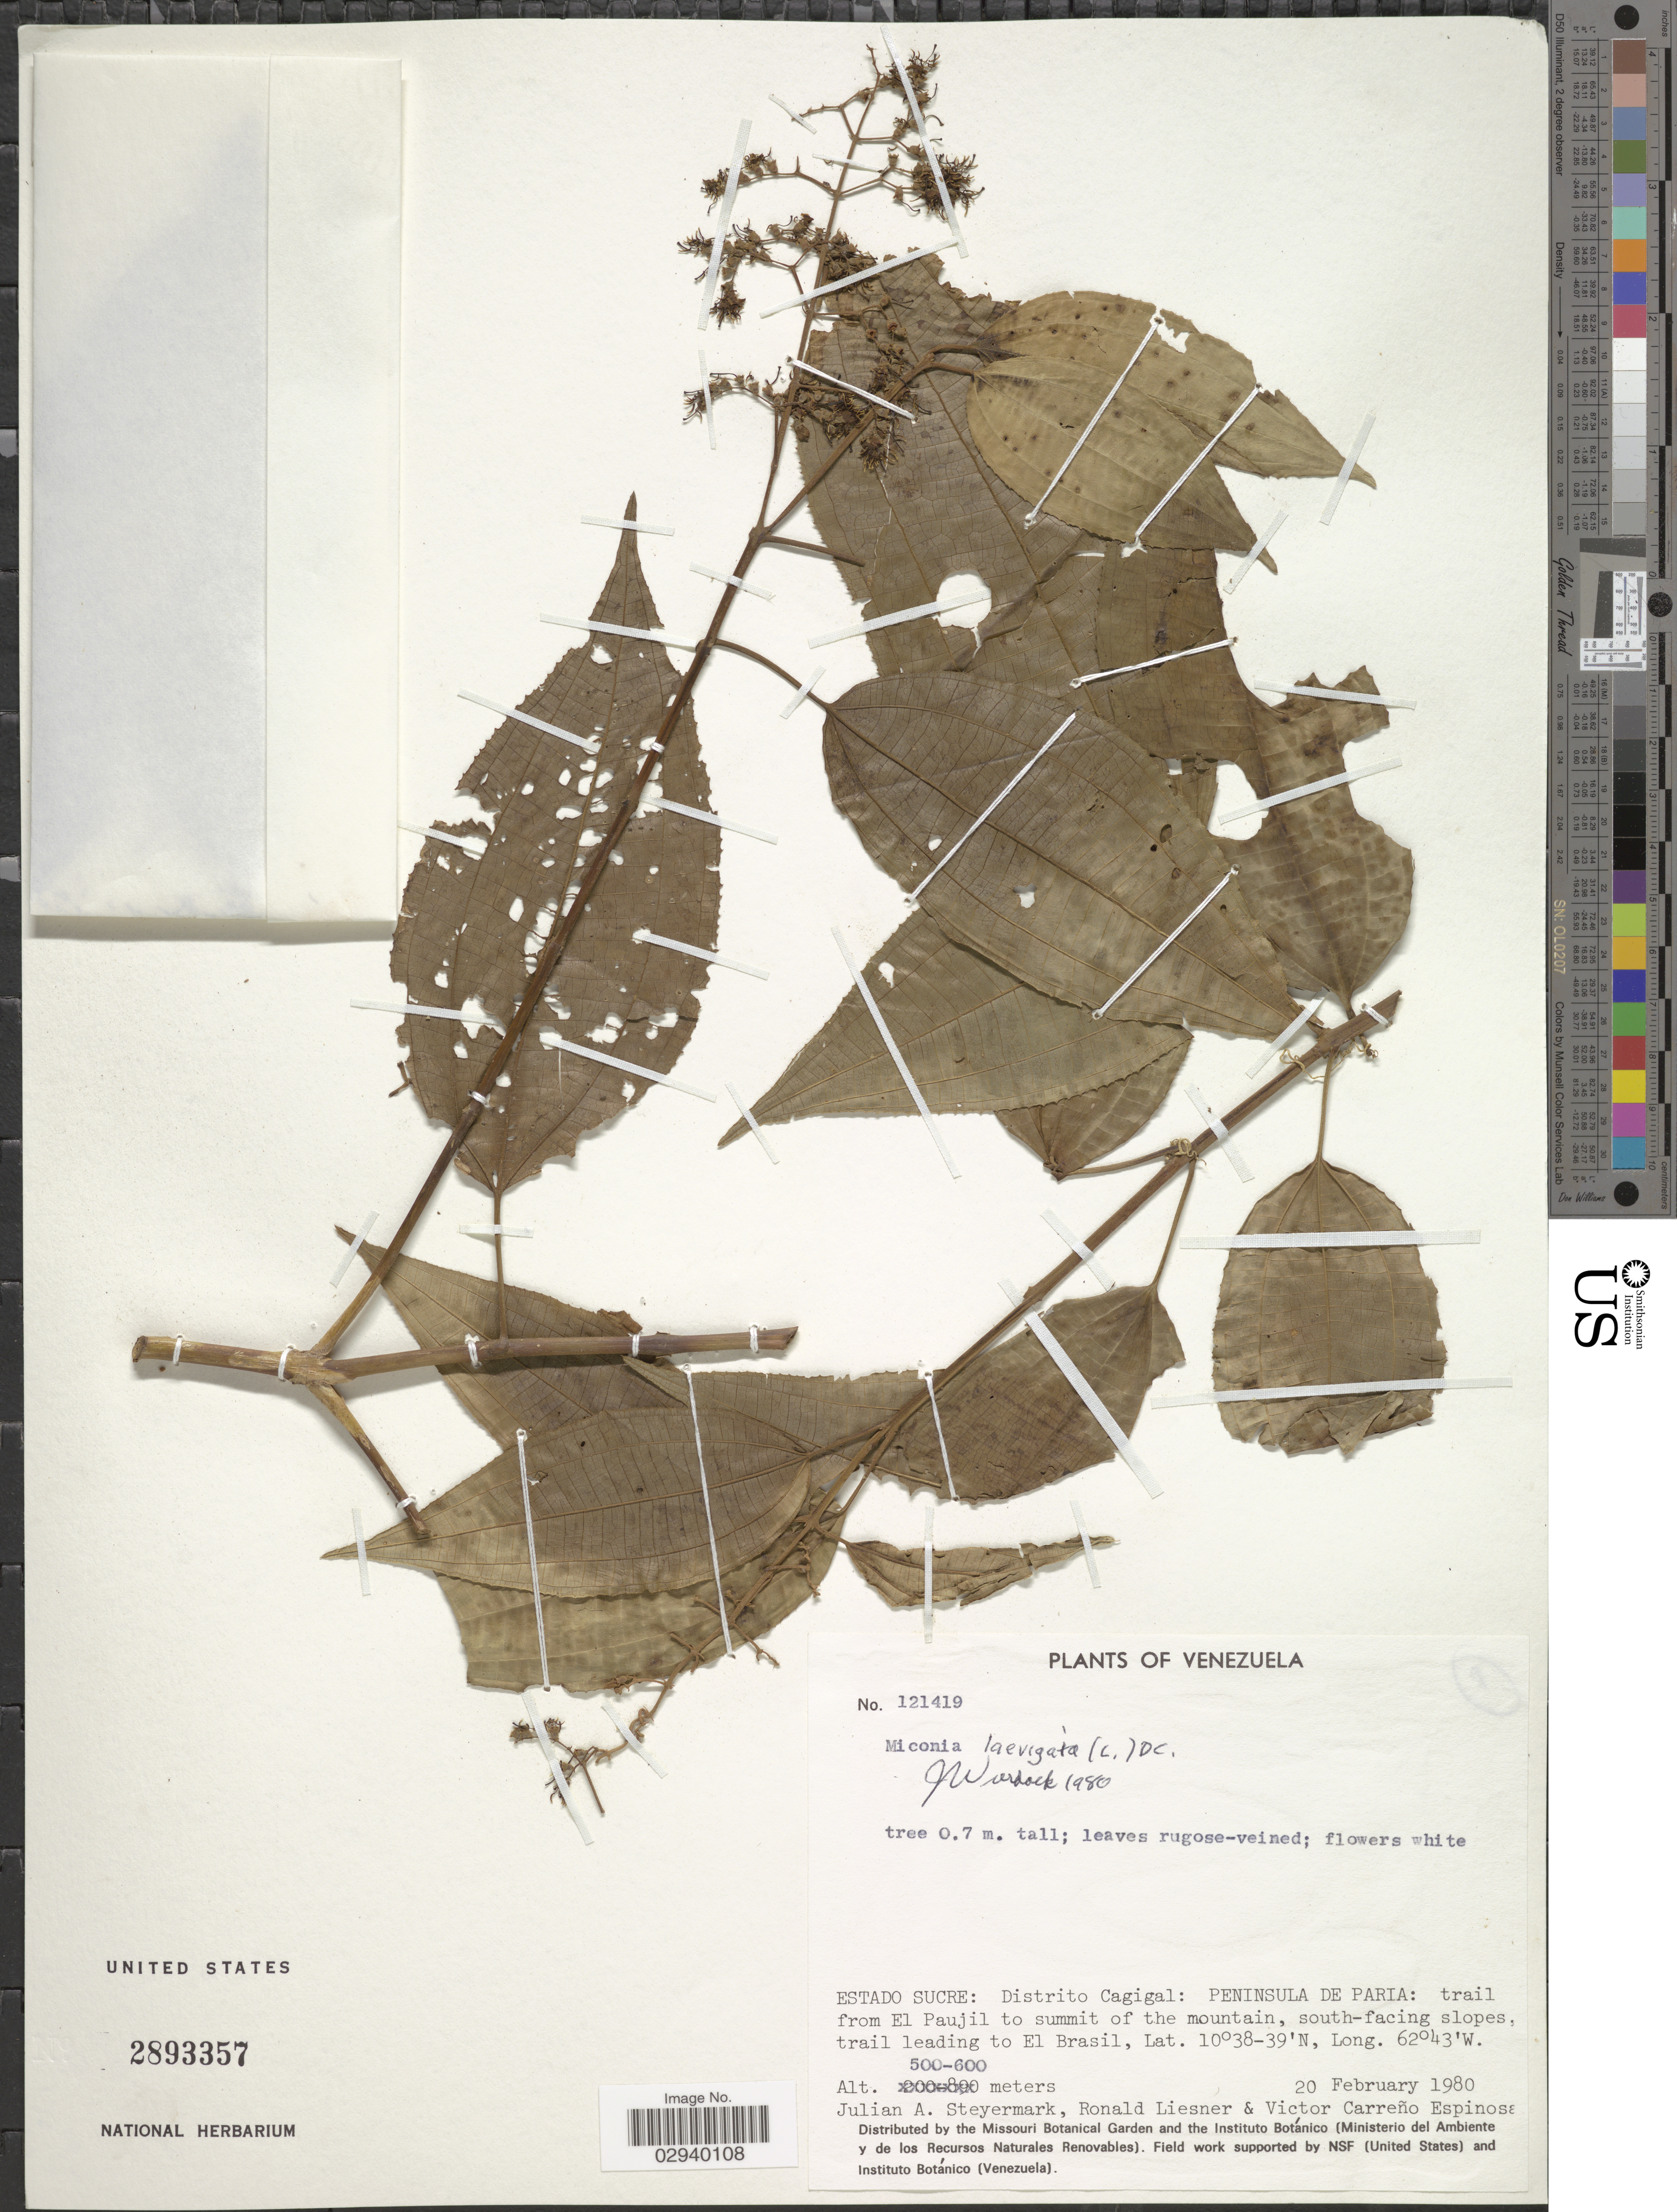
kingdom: Plantae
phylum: Tracheophyta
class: Magnoliopsida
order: Myrtales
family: Melastomataceae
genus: Miconia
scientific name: Miconia laevigata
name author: (L.) D. Don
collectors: J. Steyermark, R. L. Liesner & V. Espinosa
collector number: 121419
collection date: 1980-02-20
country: Venezuela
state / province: Sucre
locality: Distrito Cagigal: Peninsula de Paria: trail from El Paujil to summit of the mountain, south-facing slopes, trail leading to El Brasil.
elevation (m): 500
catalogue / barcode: US 2893357